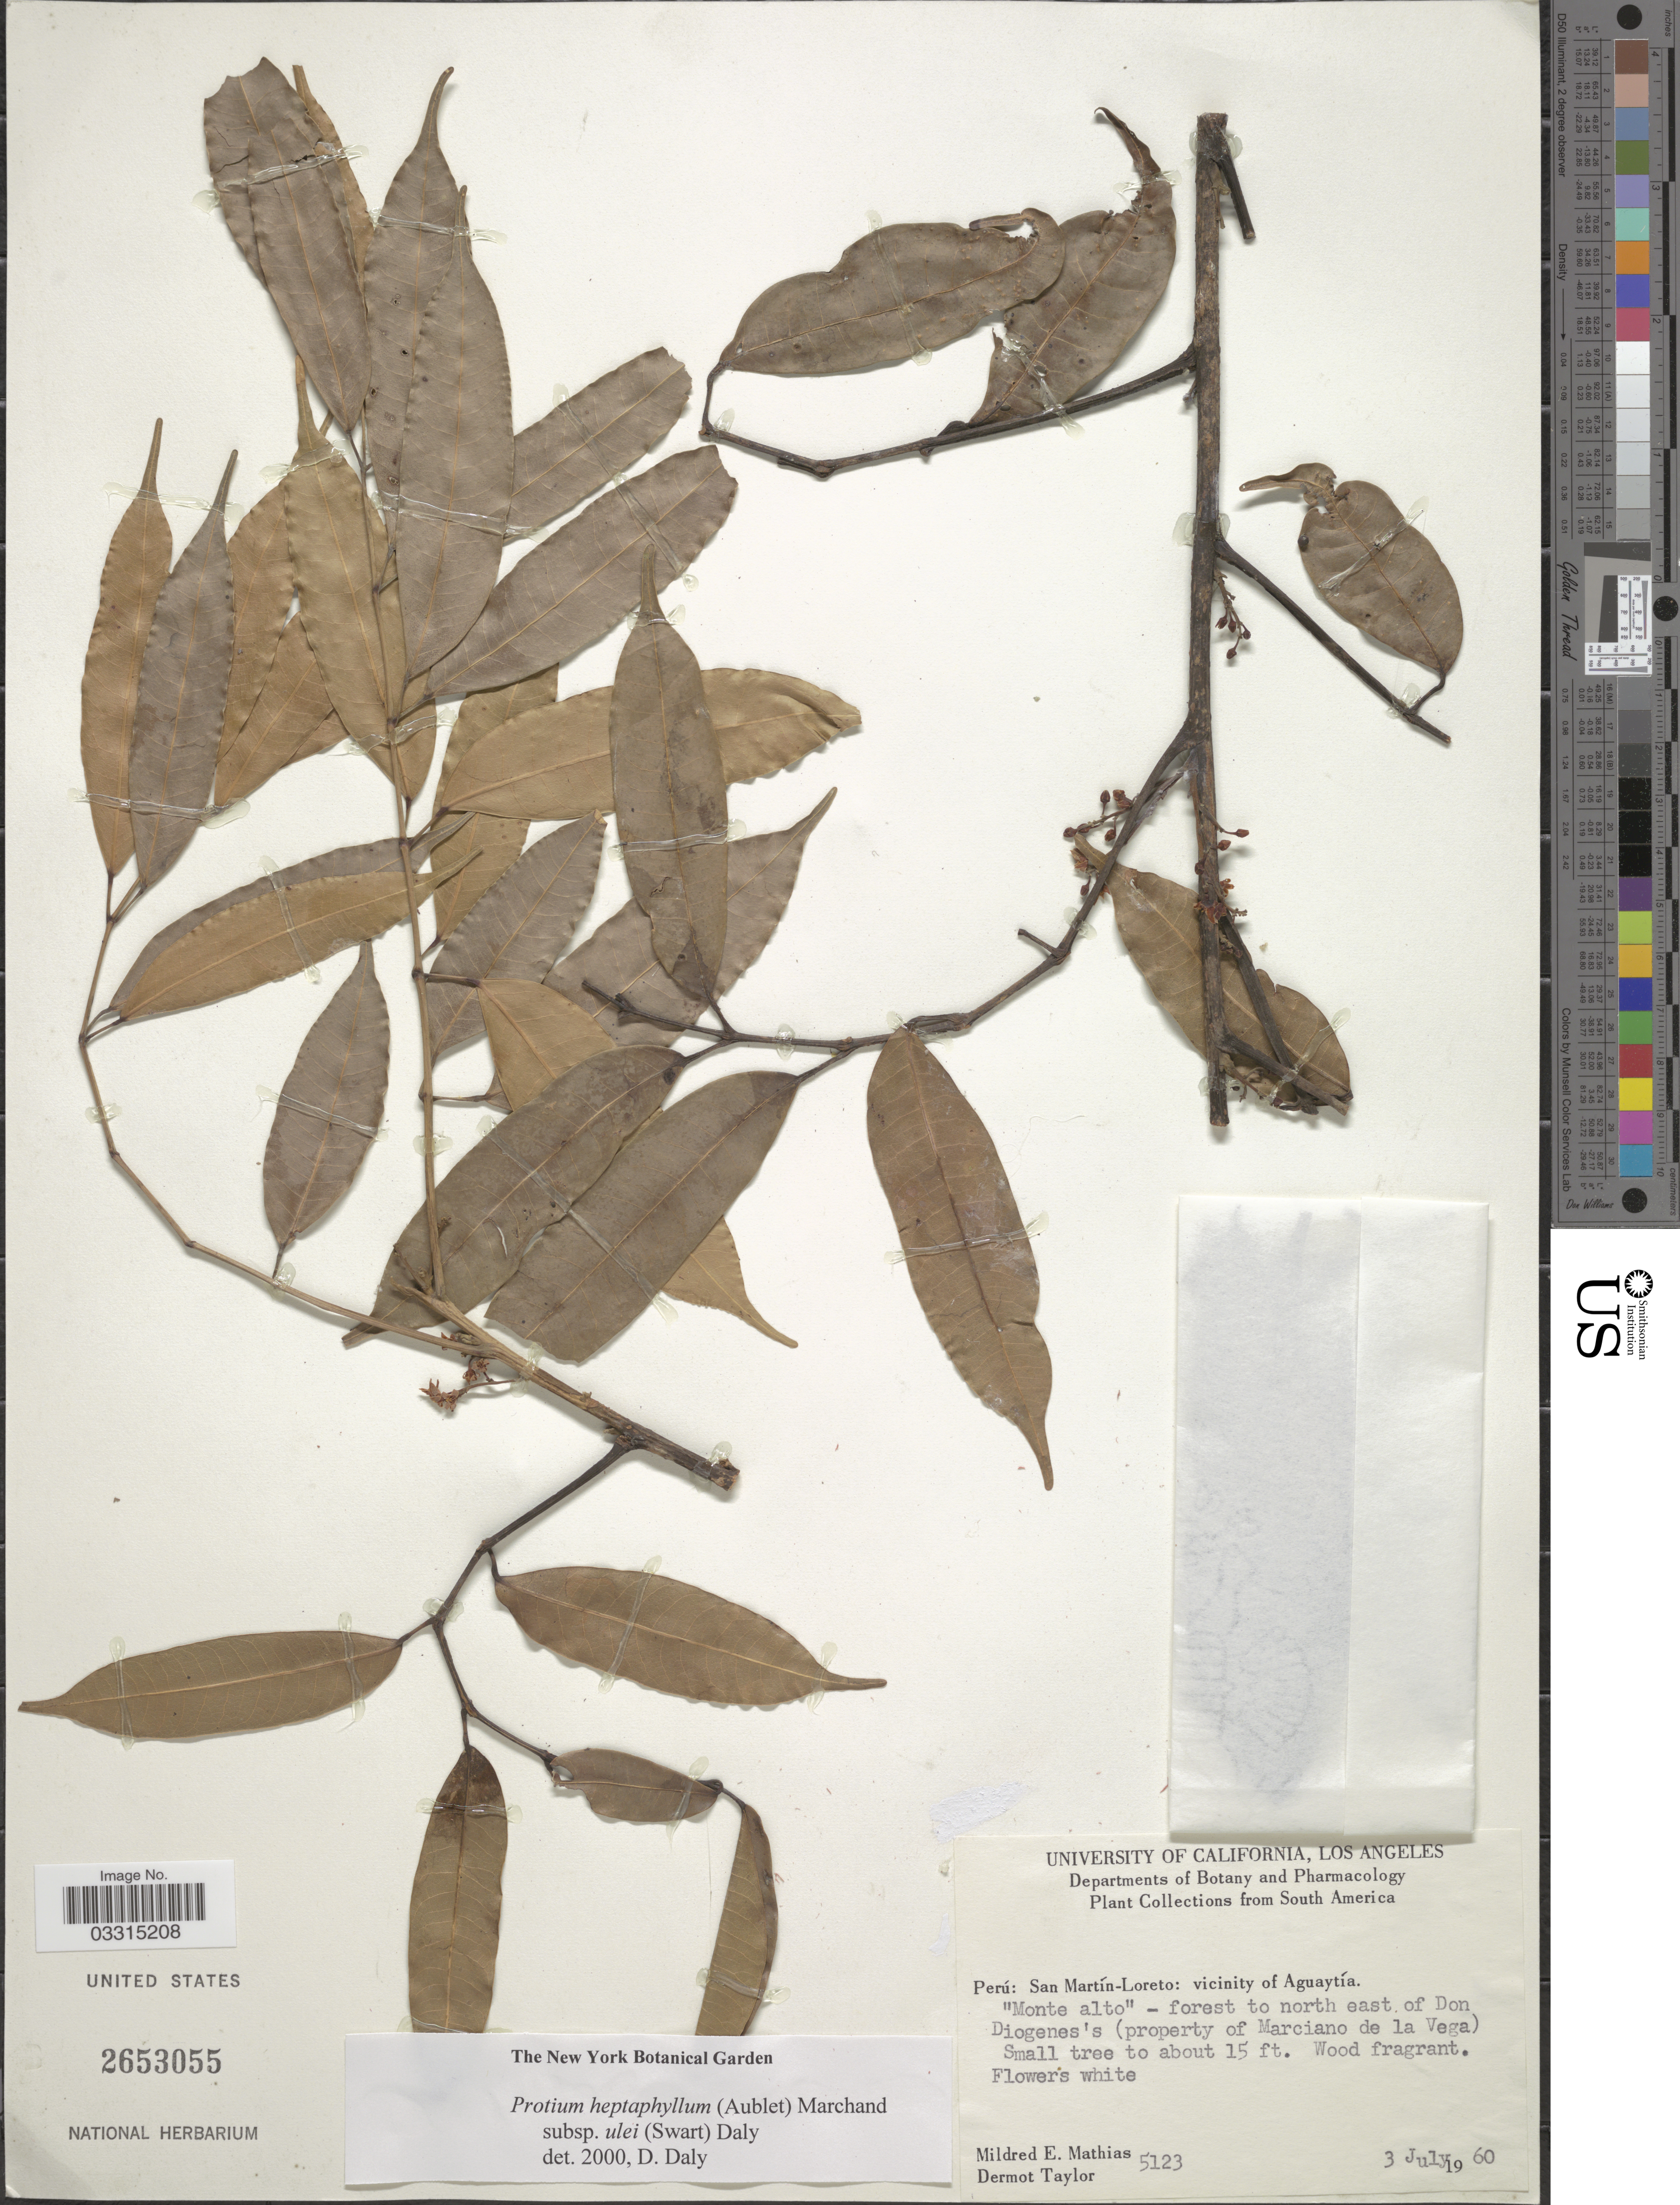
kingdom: Plantae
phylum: Tracheophyta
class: Magnoliopsida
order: Sapindales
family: Burseraceae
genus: Protium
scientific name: Protium heptaphyllum subsp. ulei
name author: (Swart) Daly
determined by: Daly, Douglas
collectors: M. E. Mathias & D. Taylor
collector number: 5123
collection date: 1960-07-03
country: Peru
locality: San Martín-Loreto: vicinity of Aguaytía. "Monte alto" - forest to north east of Don Diogenes's (property of Marciano de la Vega).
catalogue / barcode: US 2653055